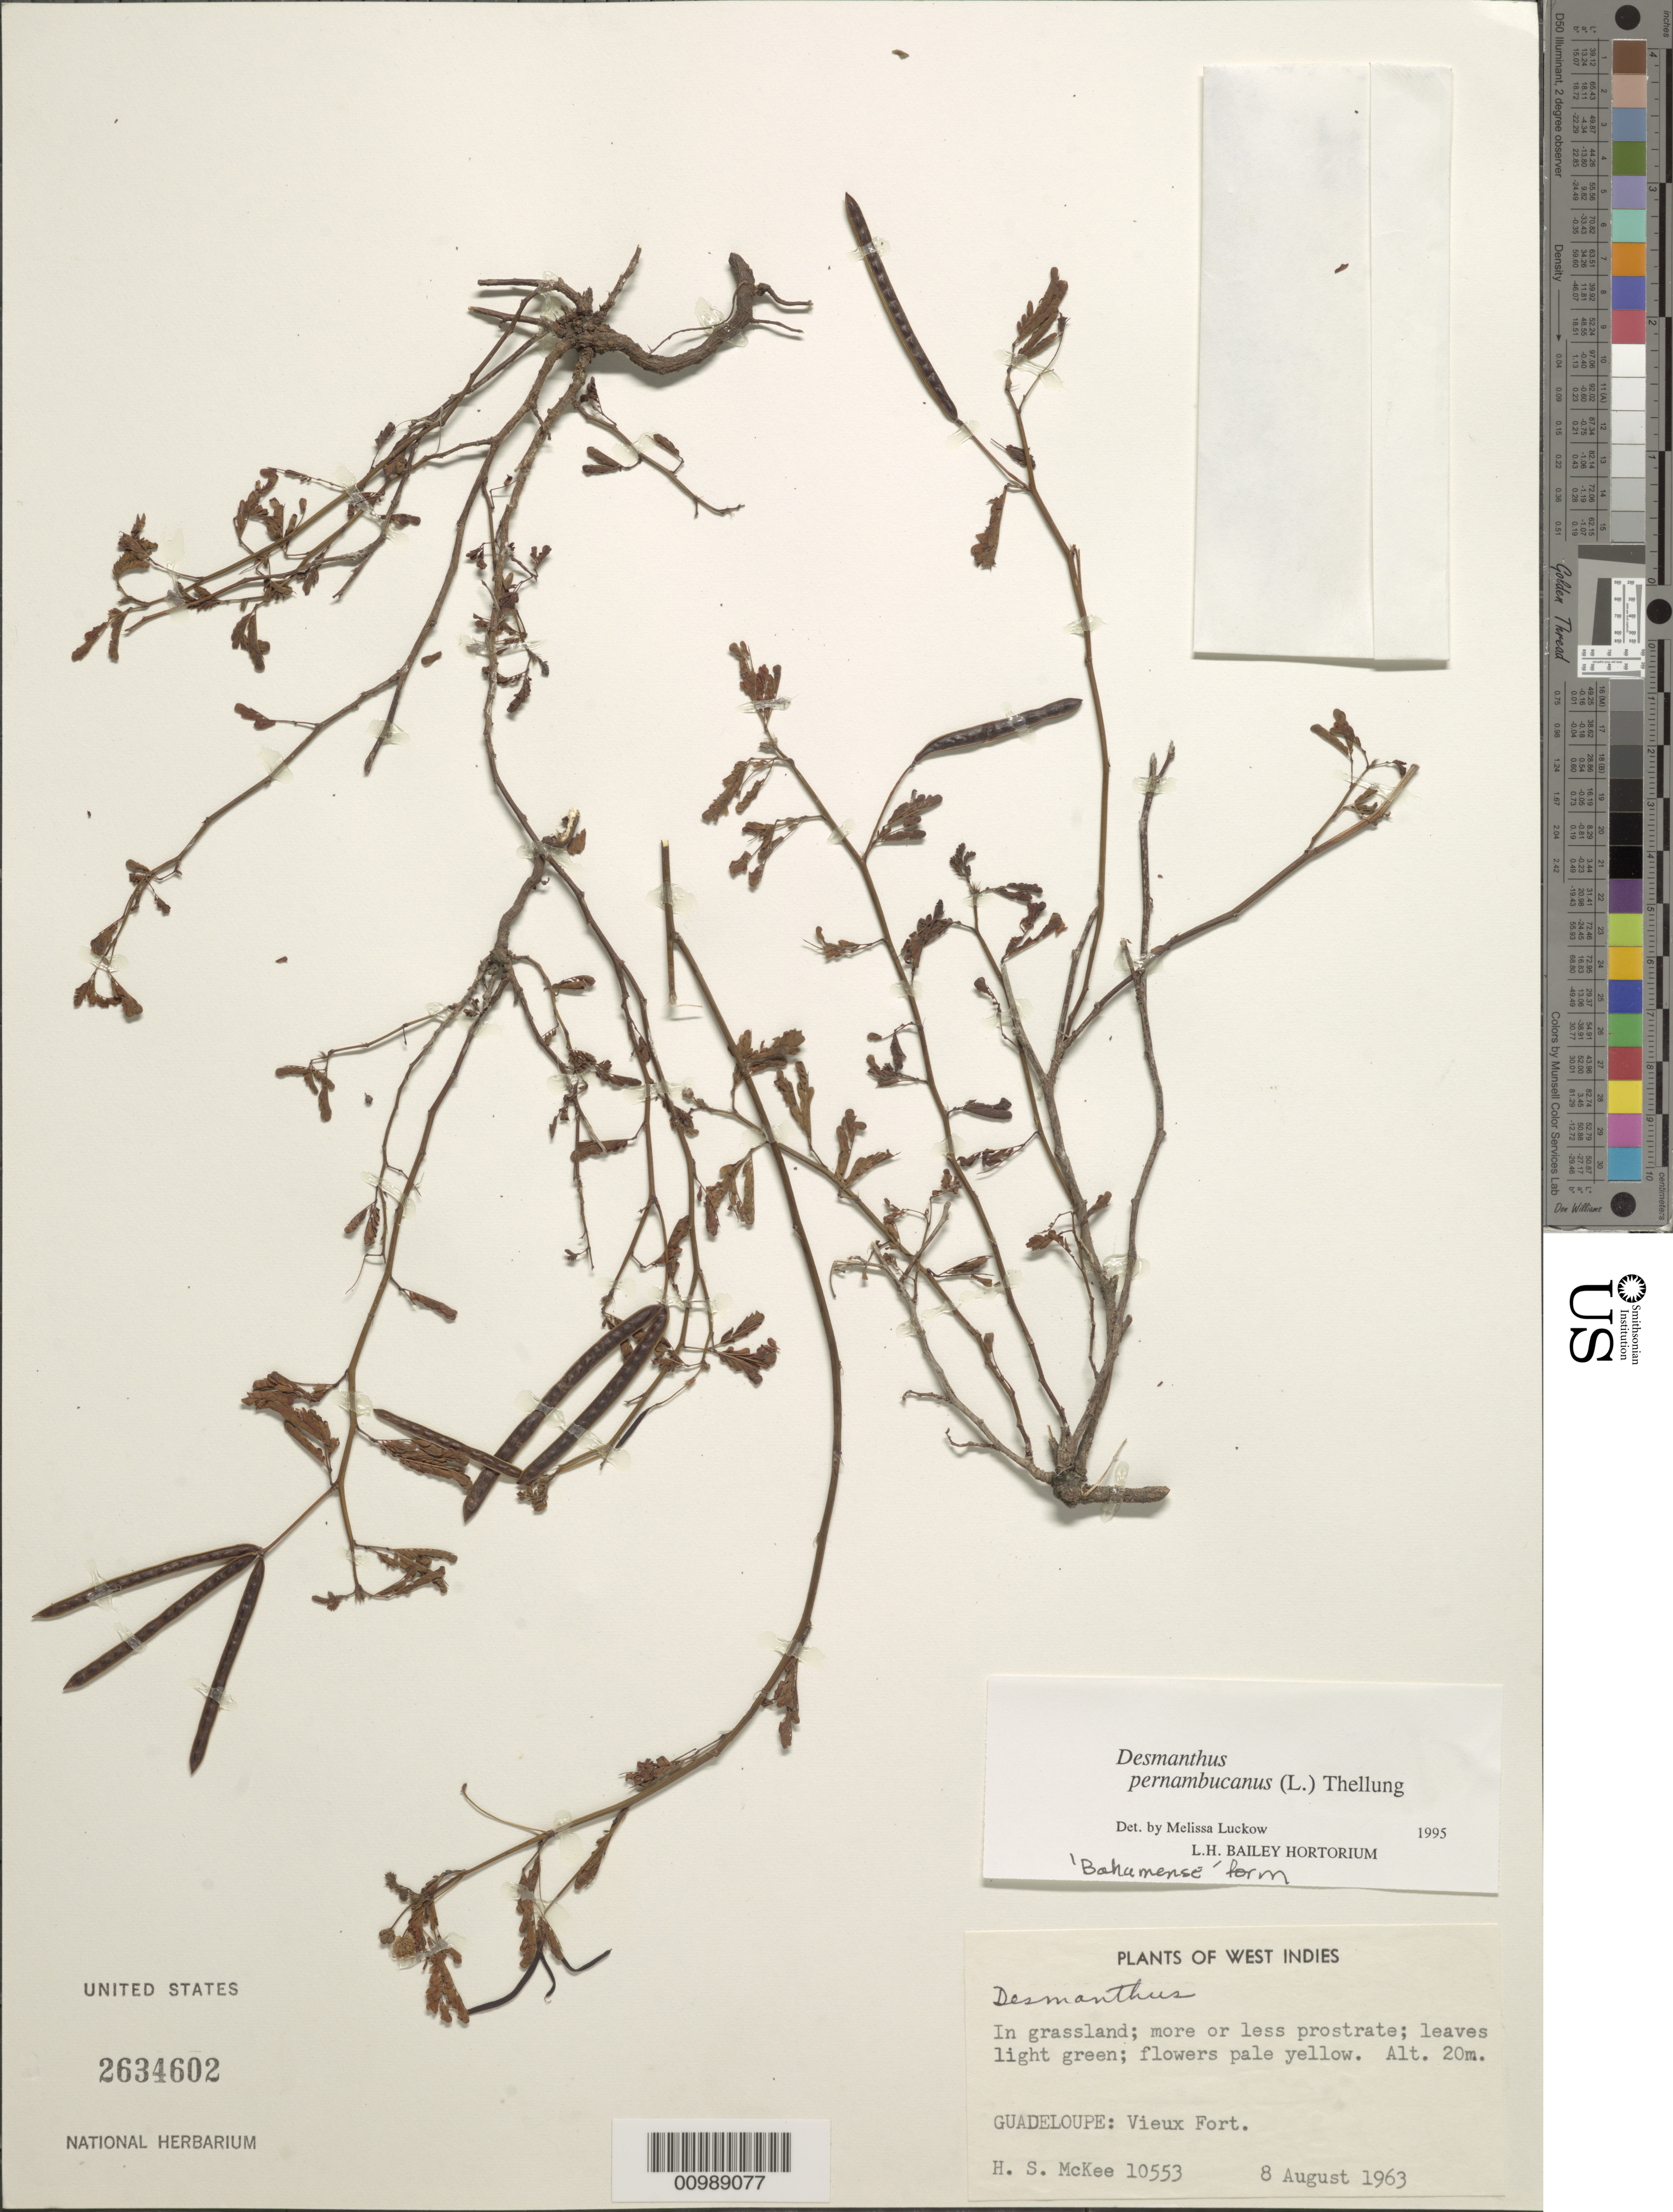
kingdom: Plantae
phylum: Tracheophyta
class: Magnoliopsida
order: Fabales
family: Fabaceae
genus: Desmanthus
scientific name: Desmanthus pernambucanus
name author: (L.) Thell.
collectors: H. S. McKee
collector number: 10553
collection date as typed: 08 Aug 1963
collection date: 1963-08-08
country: Guadeloupe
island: Basse Terre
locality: Vieux Fort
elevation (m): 20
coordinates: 0 N, 0 E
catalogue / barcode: US 2634602